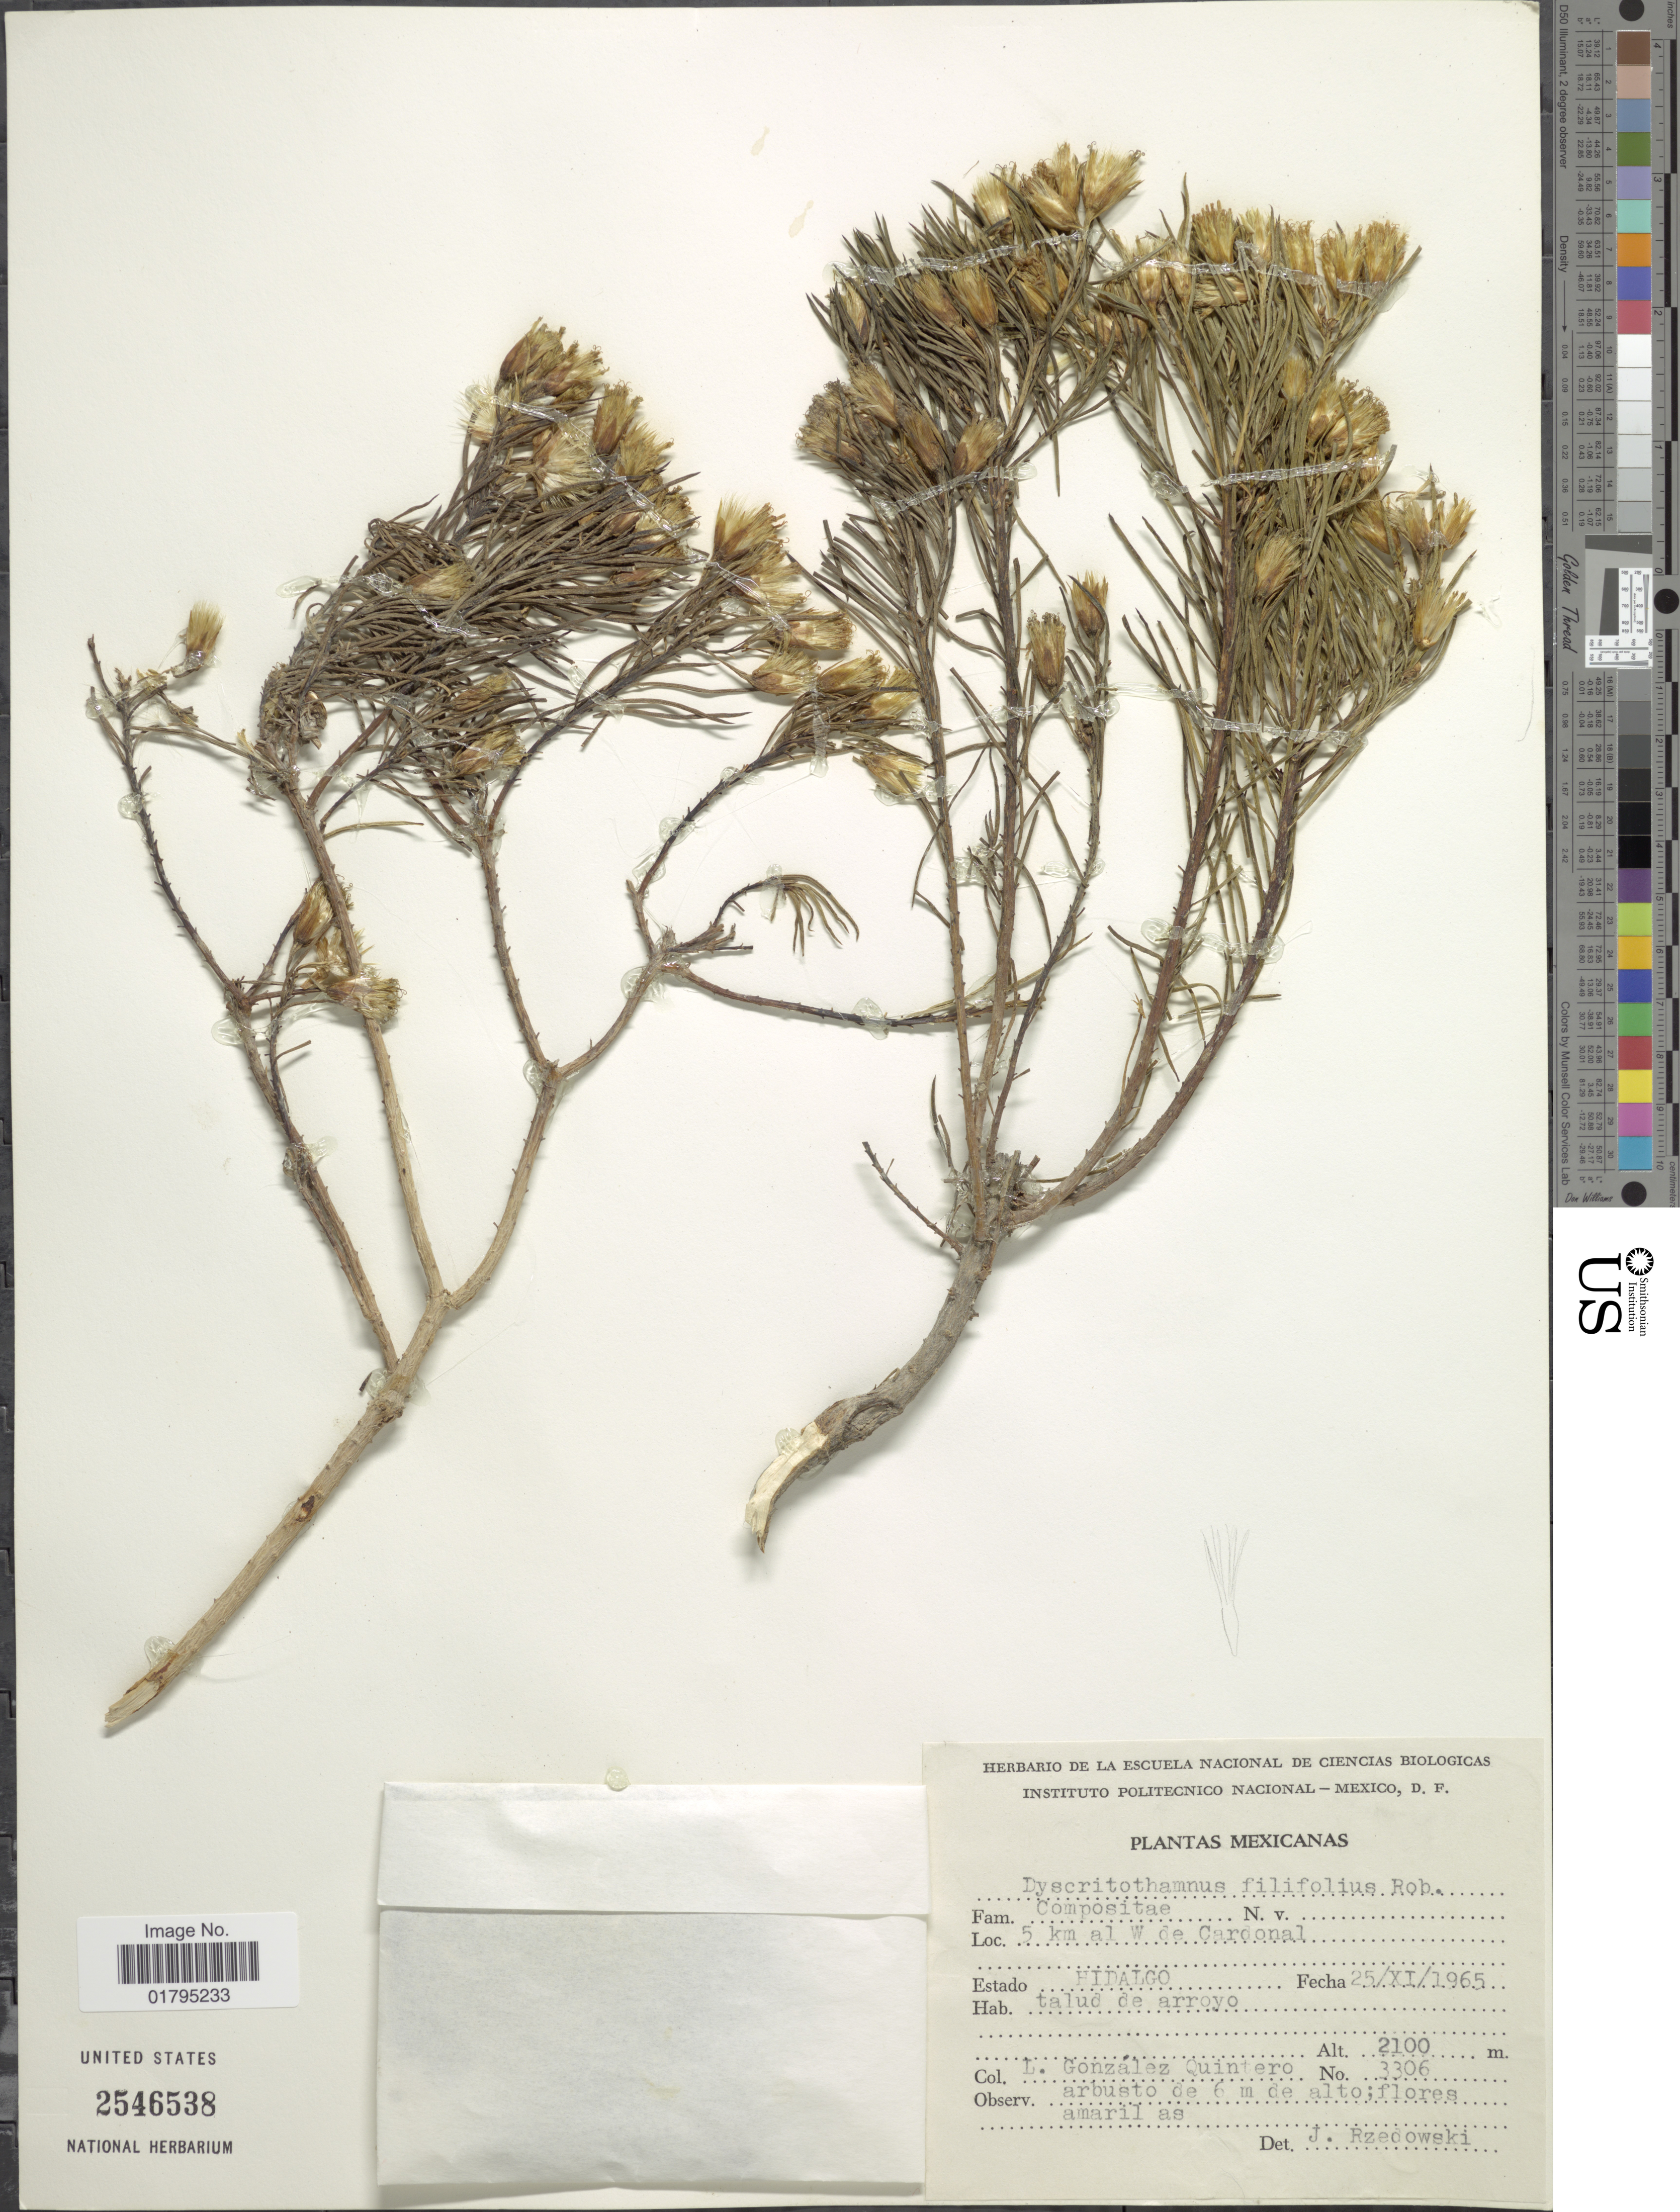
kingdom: Plantae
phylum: Tracheophyta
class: Magnoliopsida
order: Asterales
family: Asteraceae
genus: Dyscritothamnus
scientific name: Dyscritothamnus filifolius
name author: B.L. Rob.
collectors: L. González Q.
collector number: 3306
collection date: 1965-11-25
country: Mexico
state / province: Hidalgo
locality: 5 km al W de Cardonal, Estado Hidalgo.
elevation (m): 2100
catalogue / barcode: US 2546538